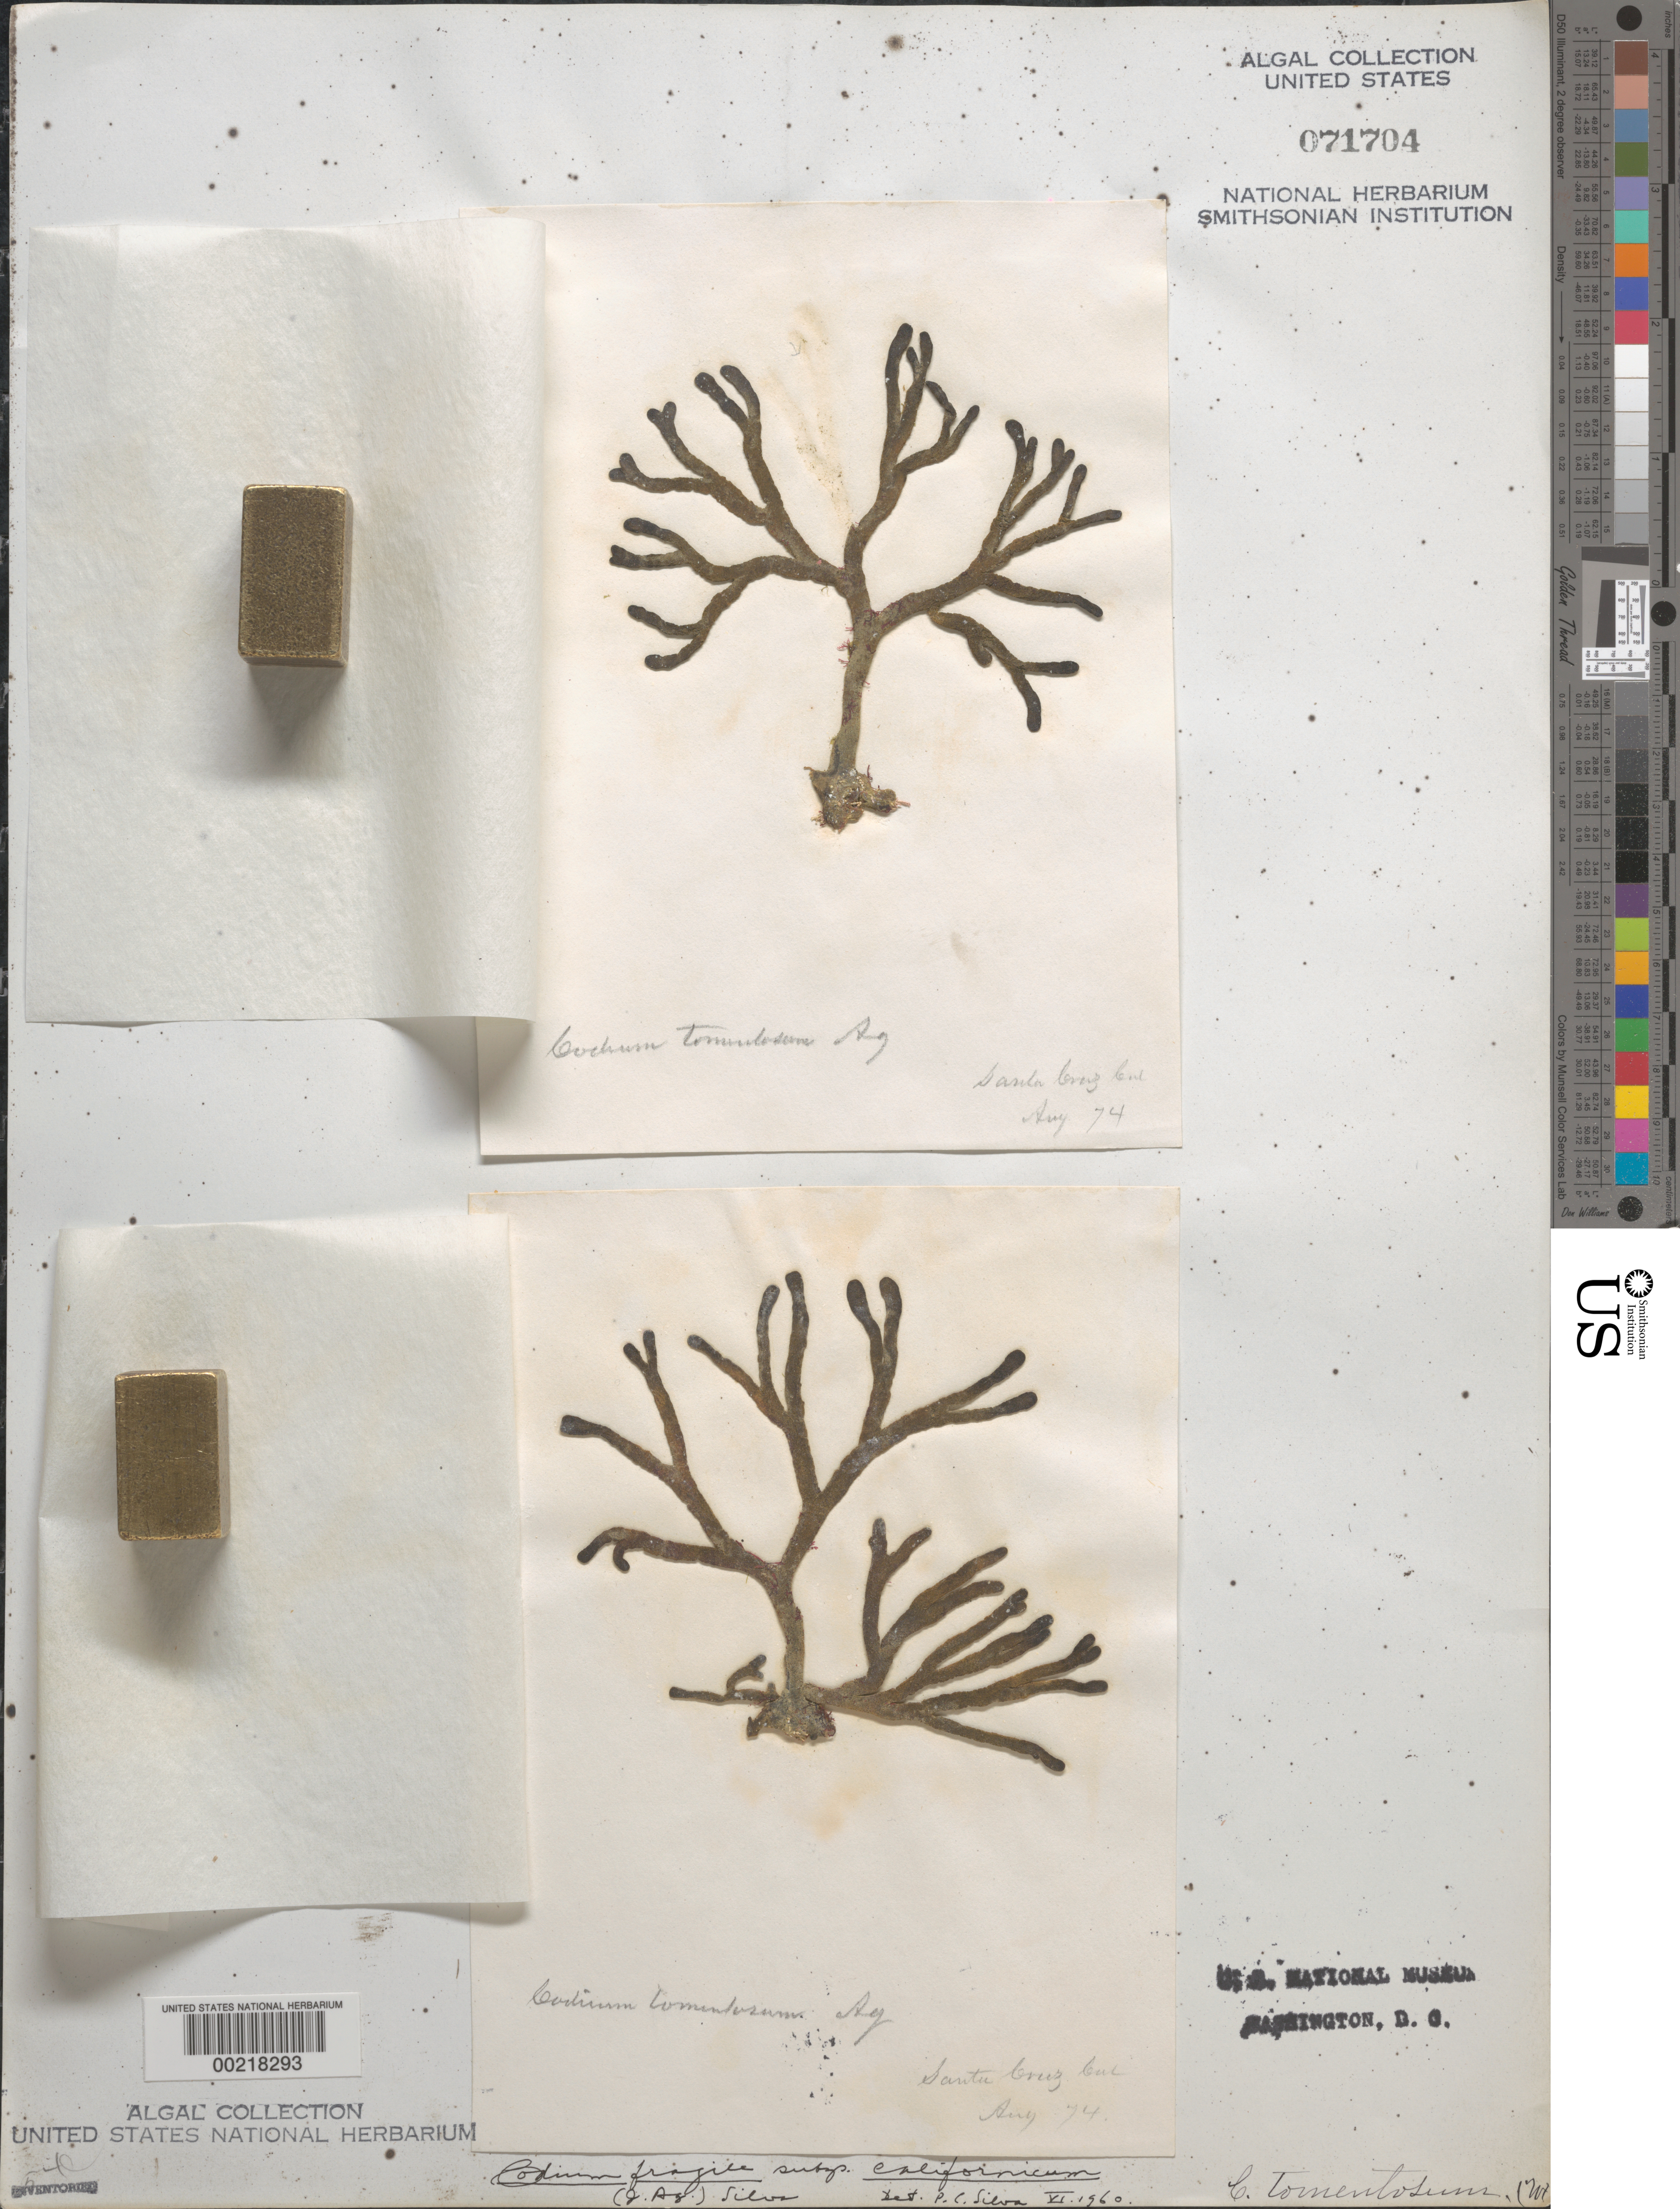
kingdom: Plantae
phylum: Chlorophyta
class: Ulvophyceae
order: Bryopsidales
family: Codiaceae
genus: Codium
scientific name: Codium fragile subsp. californicum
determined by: Silva, P. C.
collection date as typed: Aug 1874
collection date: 1874-08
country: United States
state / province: California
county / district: Santa Cruz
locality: Santa Cruz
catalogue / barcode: US 71704